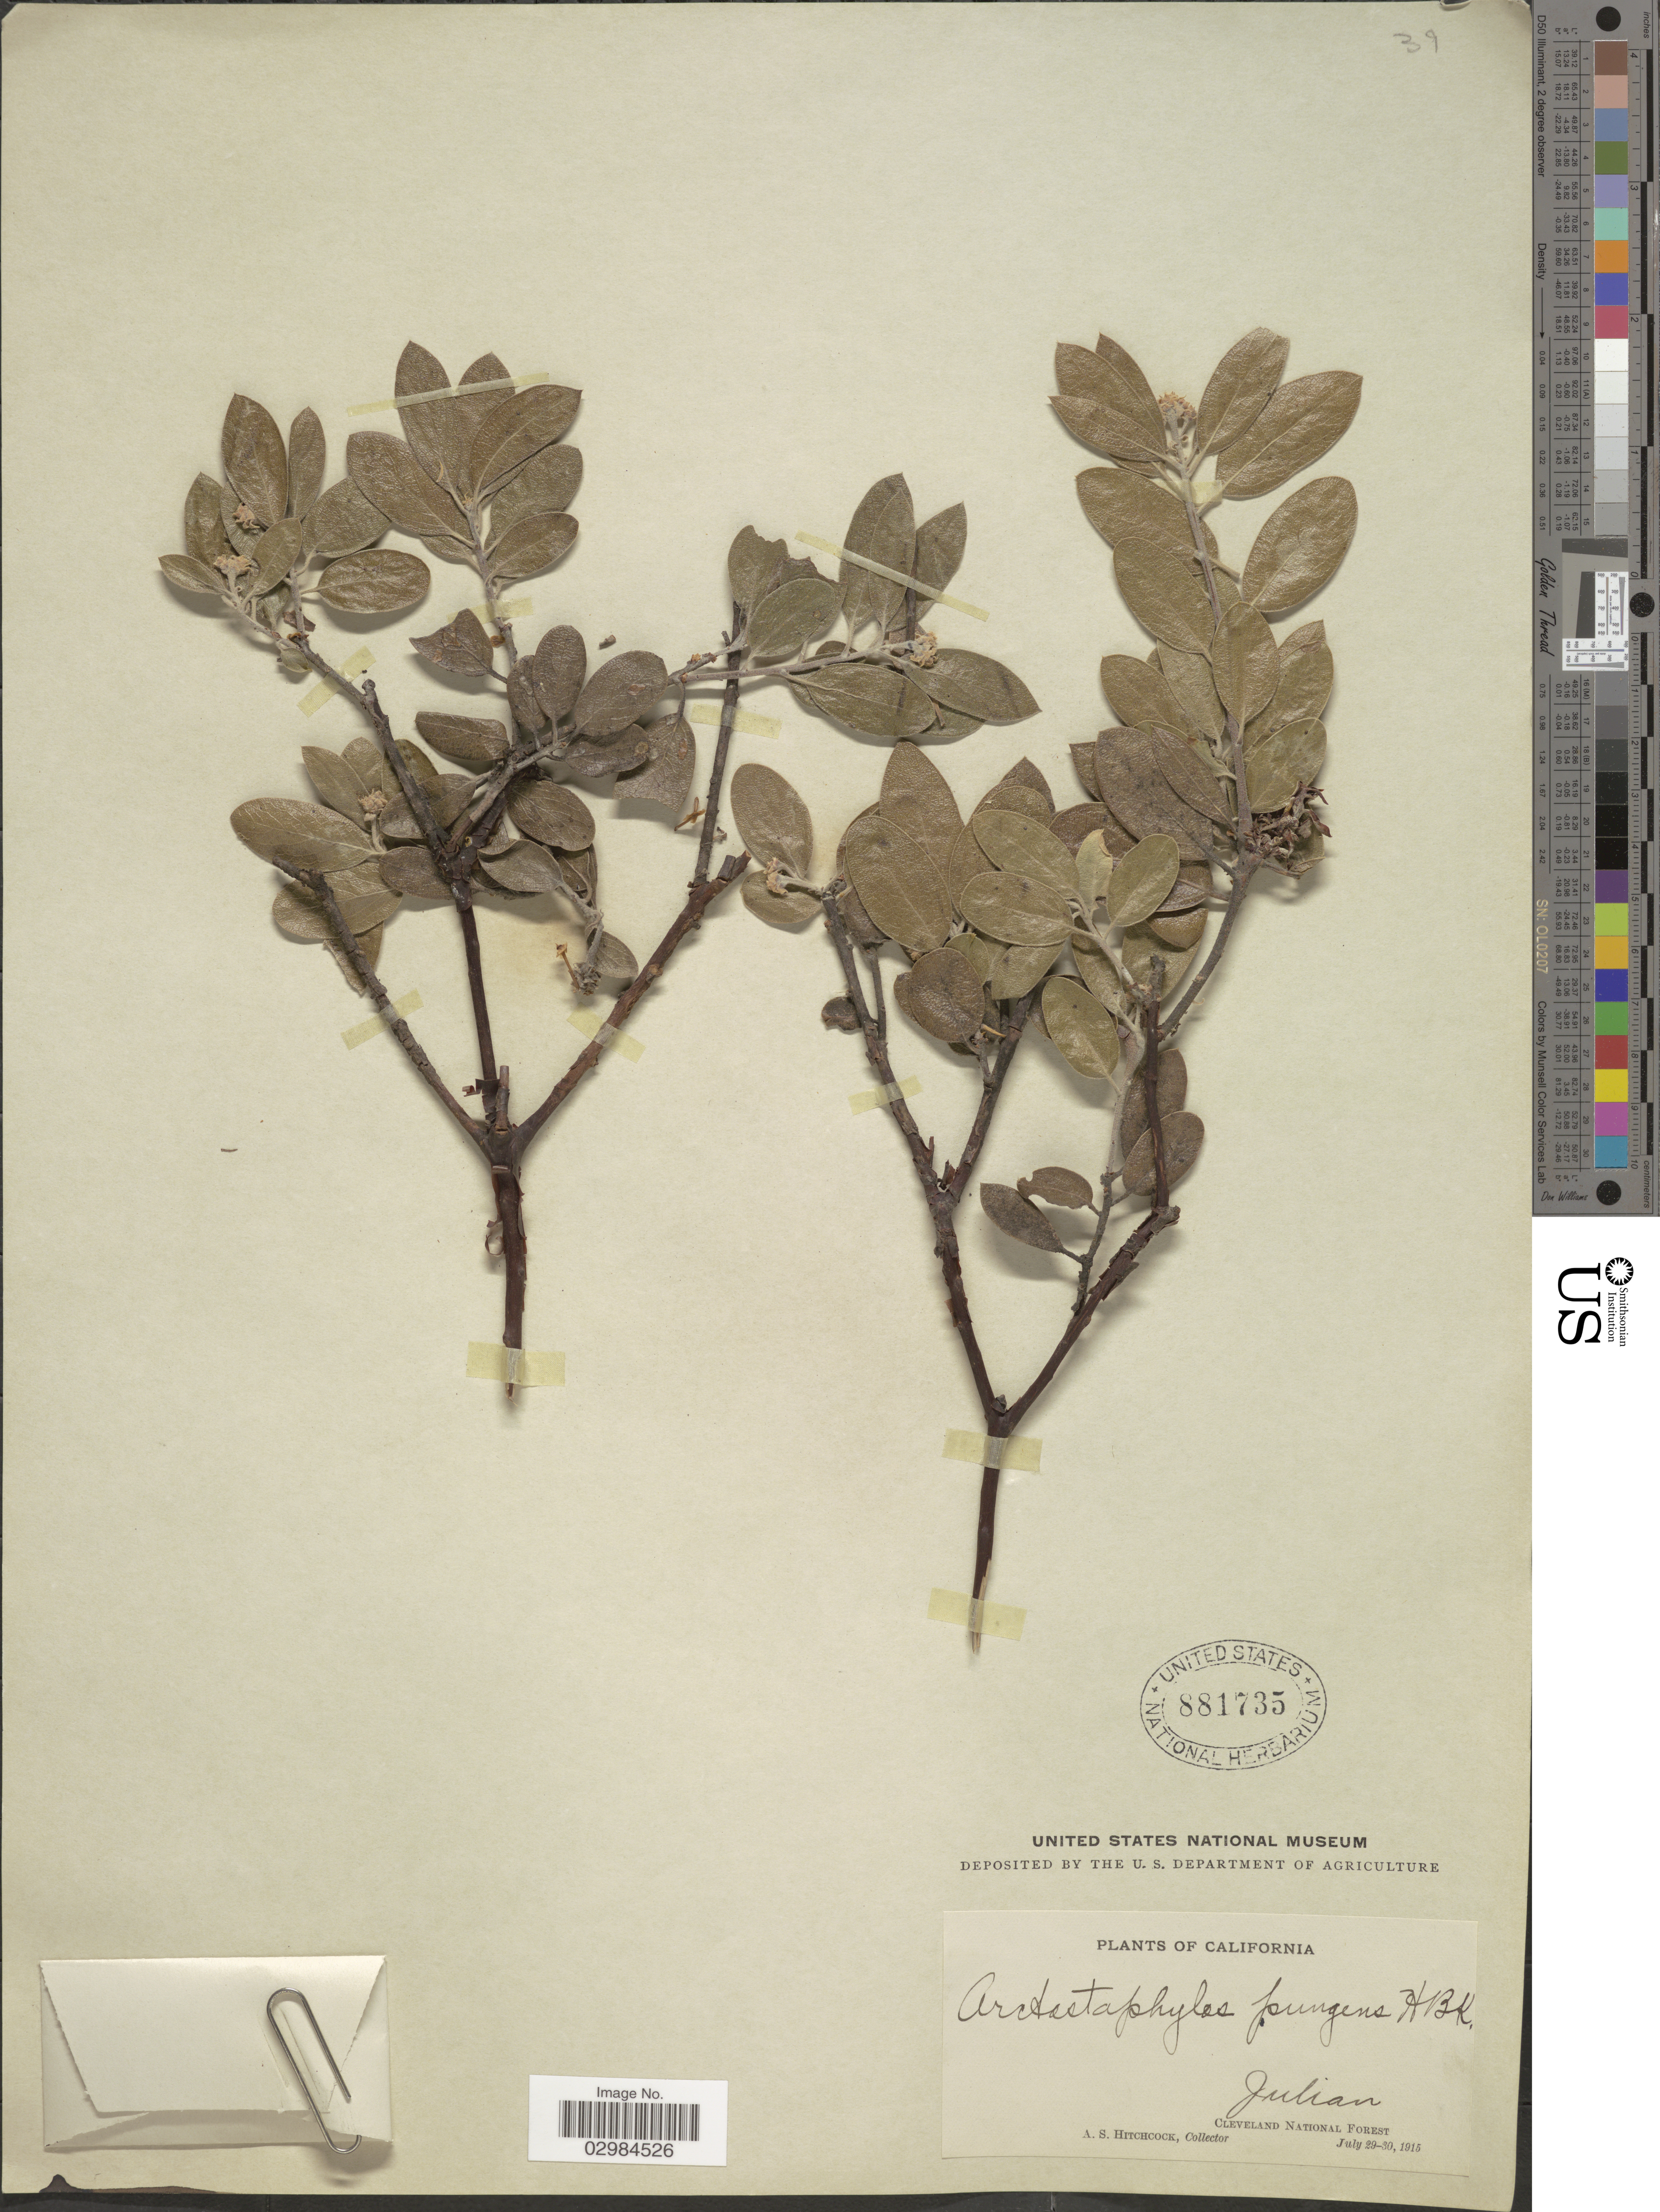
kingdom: Plantae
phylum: Tracheophyta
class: Magnoliopsida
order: Ericales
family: Ericaceae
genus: Arctostaphylos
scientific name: Arctostaphylos pungens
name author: Kunth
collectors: A. S. Hitchcock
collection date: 1915-07-29/1915-07-30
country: United States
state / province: California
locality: Julian. Cleveland National Forest.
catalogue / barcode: US 881735